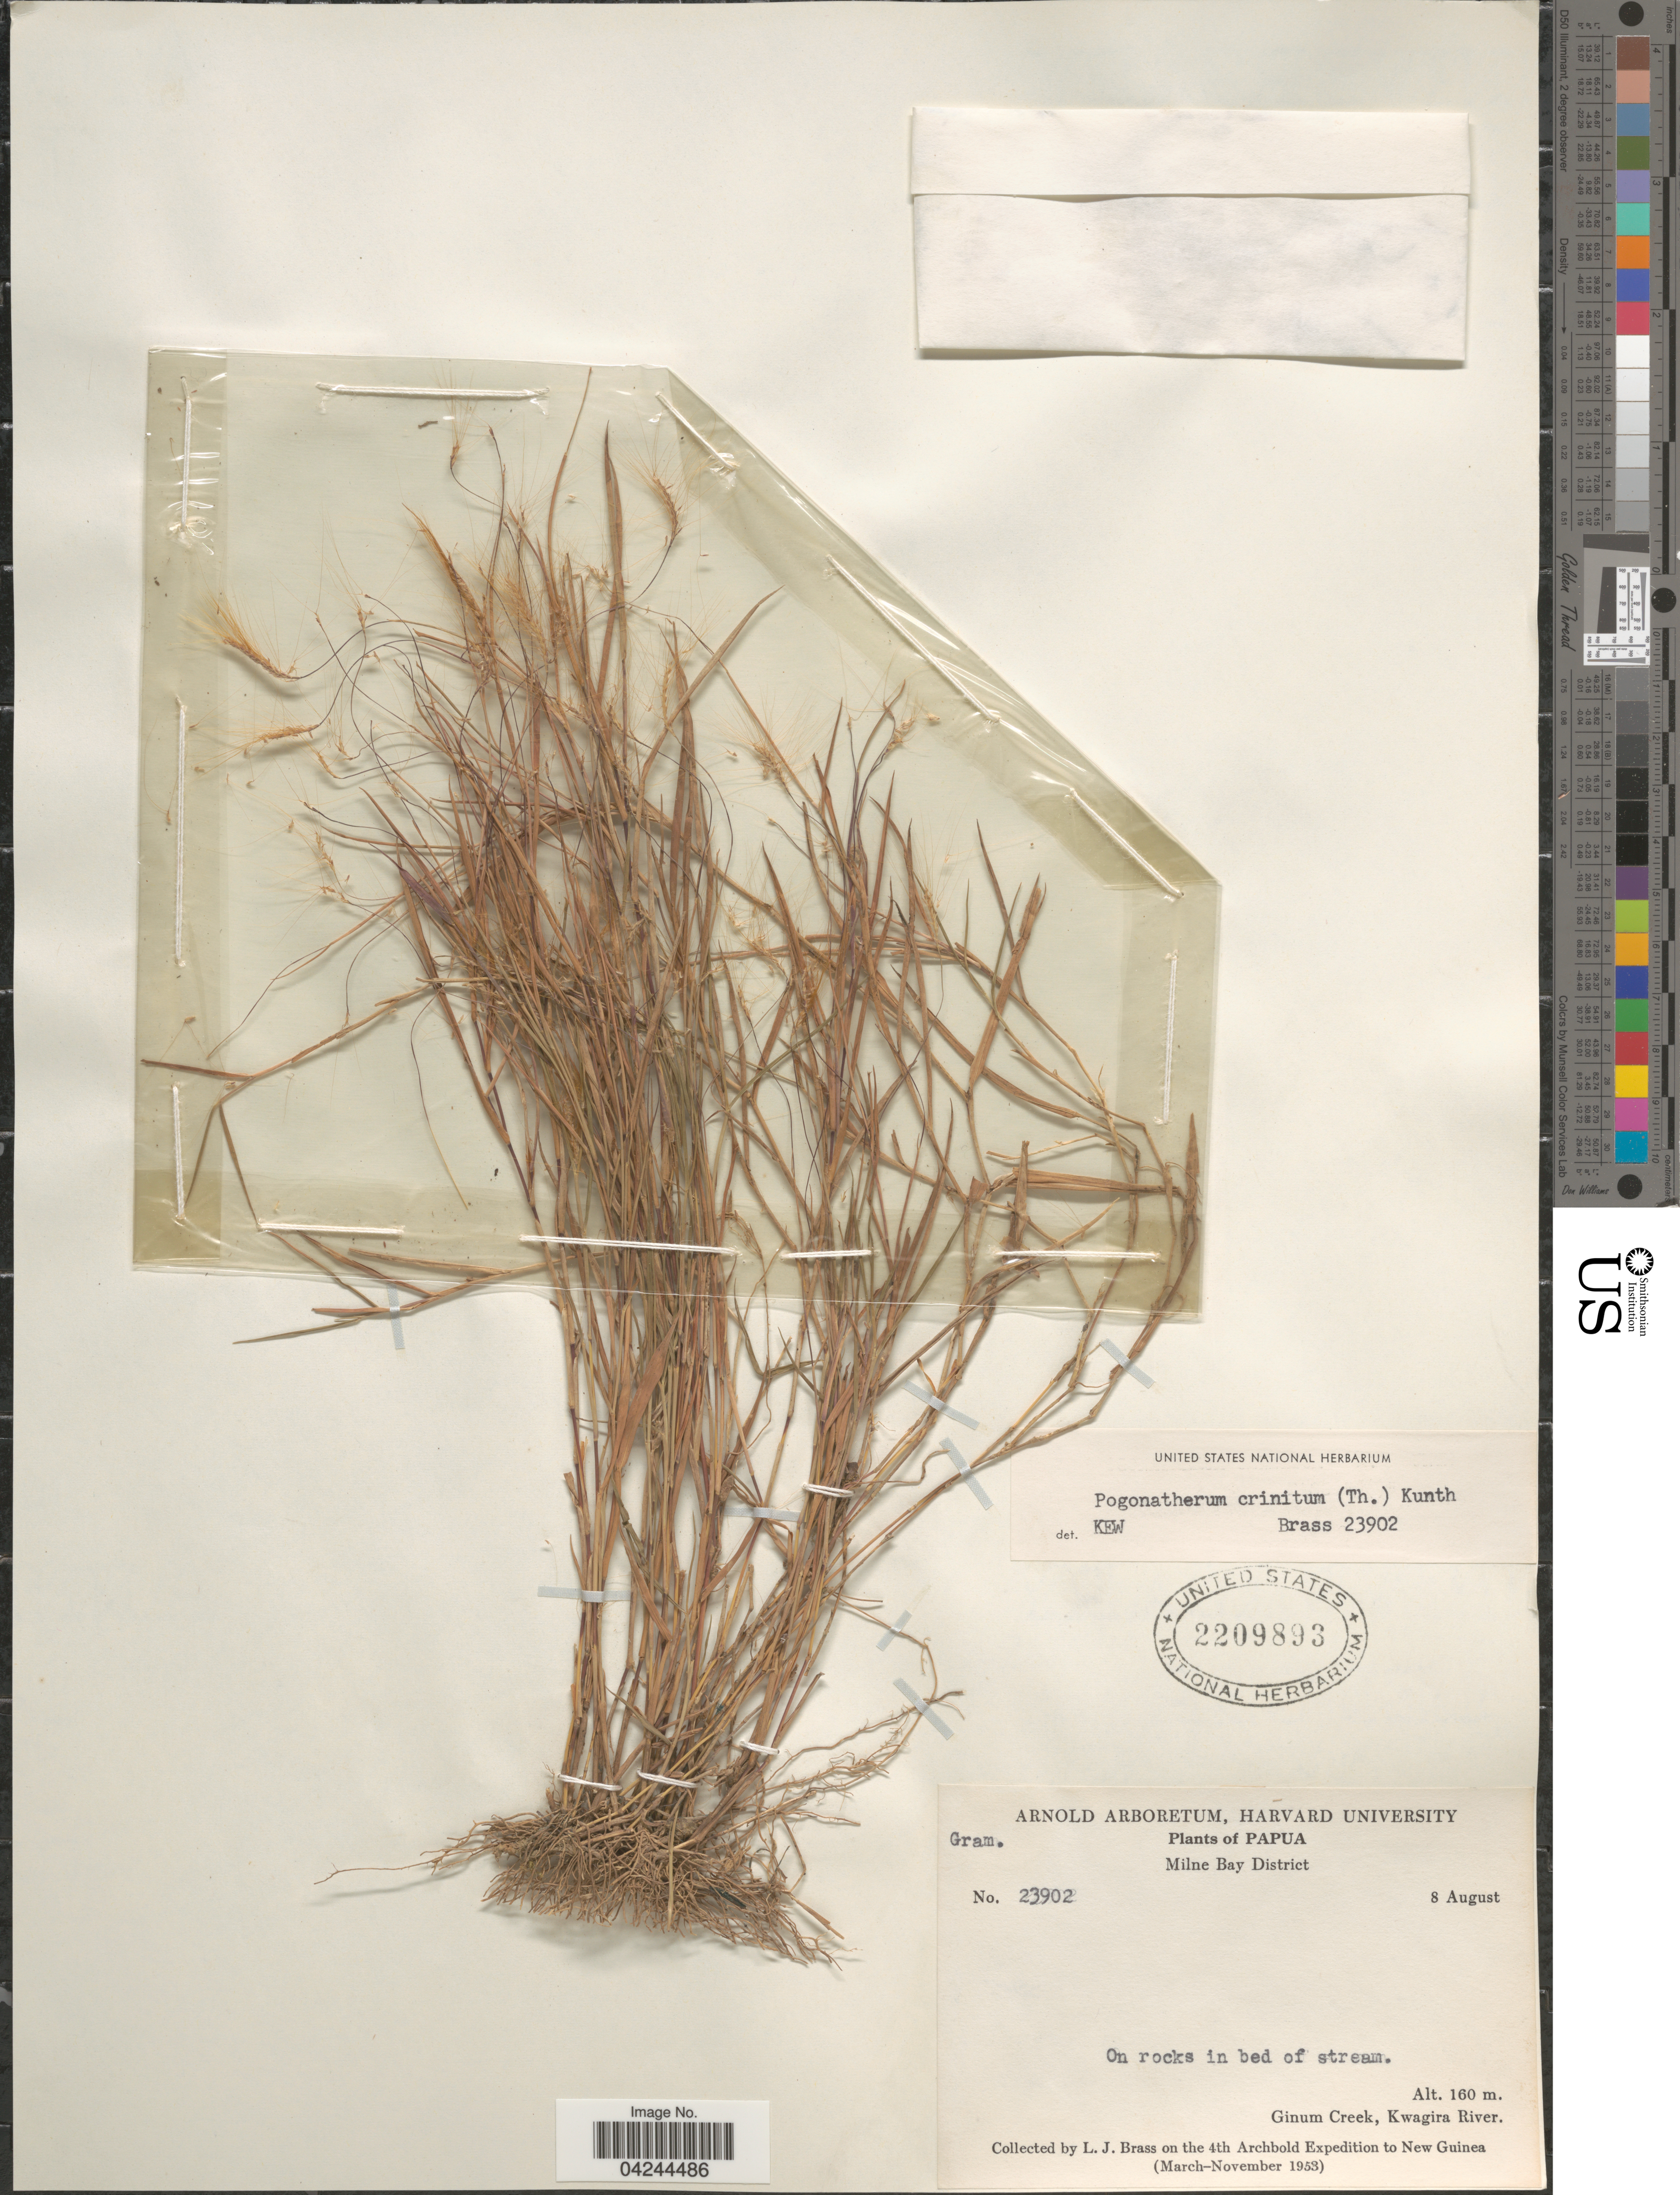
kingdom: Plantae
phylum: Tracheophyta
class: Liliopsida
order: Poales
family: Poaceae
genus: Pogonatherum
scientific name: Pogonatherum crinitum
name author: (Thunb.) Kunth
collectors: L. J. Brass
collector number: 23902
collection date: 1953-08-08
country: Papua New Guinea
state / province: Milne Bay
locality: Papua. Milne Bay District. On rocks in bed of stream. Ginum Creek, Kwagira River. The 4th Archbold Expedition to New Guinea (March-November 1953).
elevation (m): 160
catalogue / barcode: US 2209893